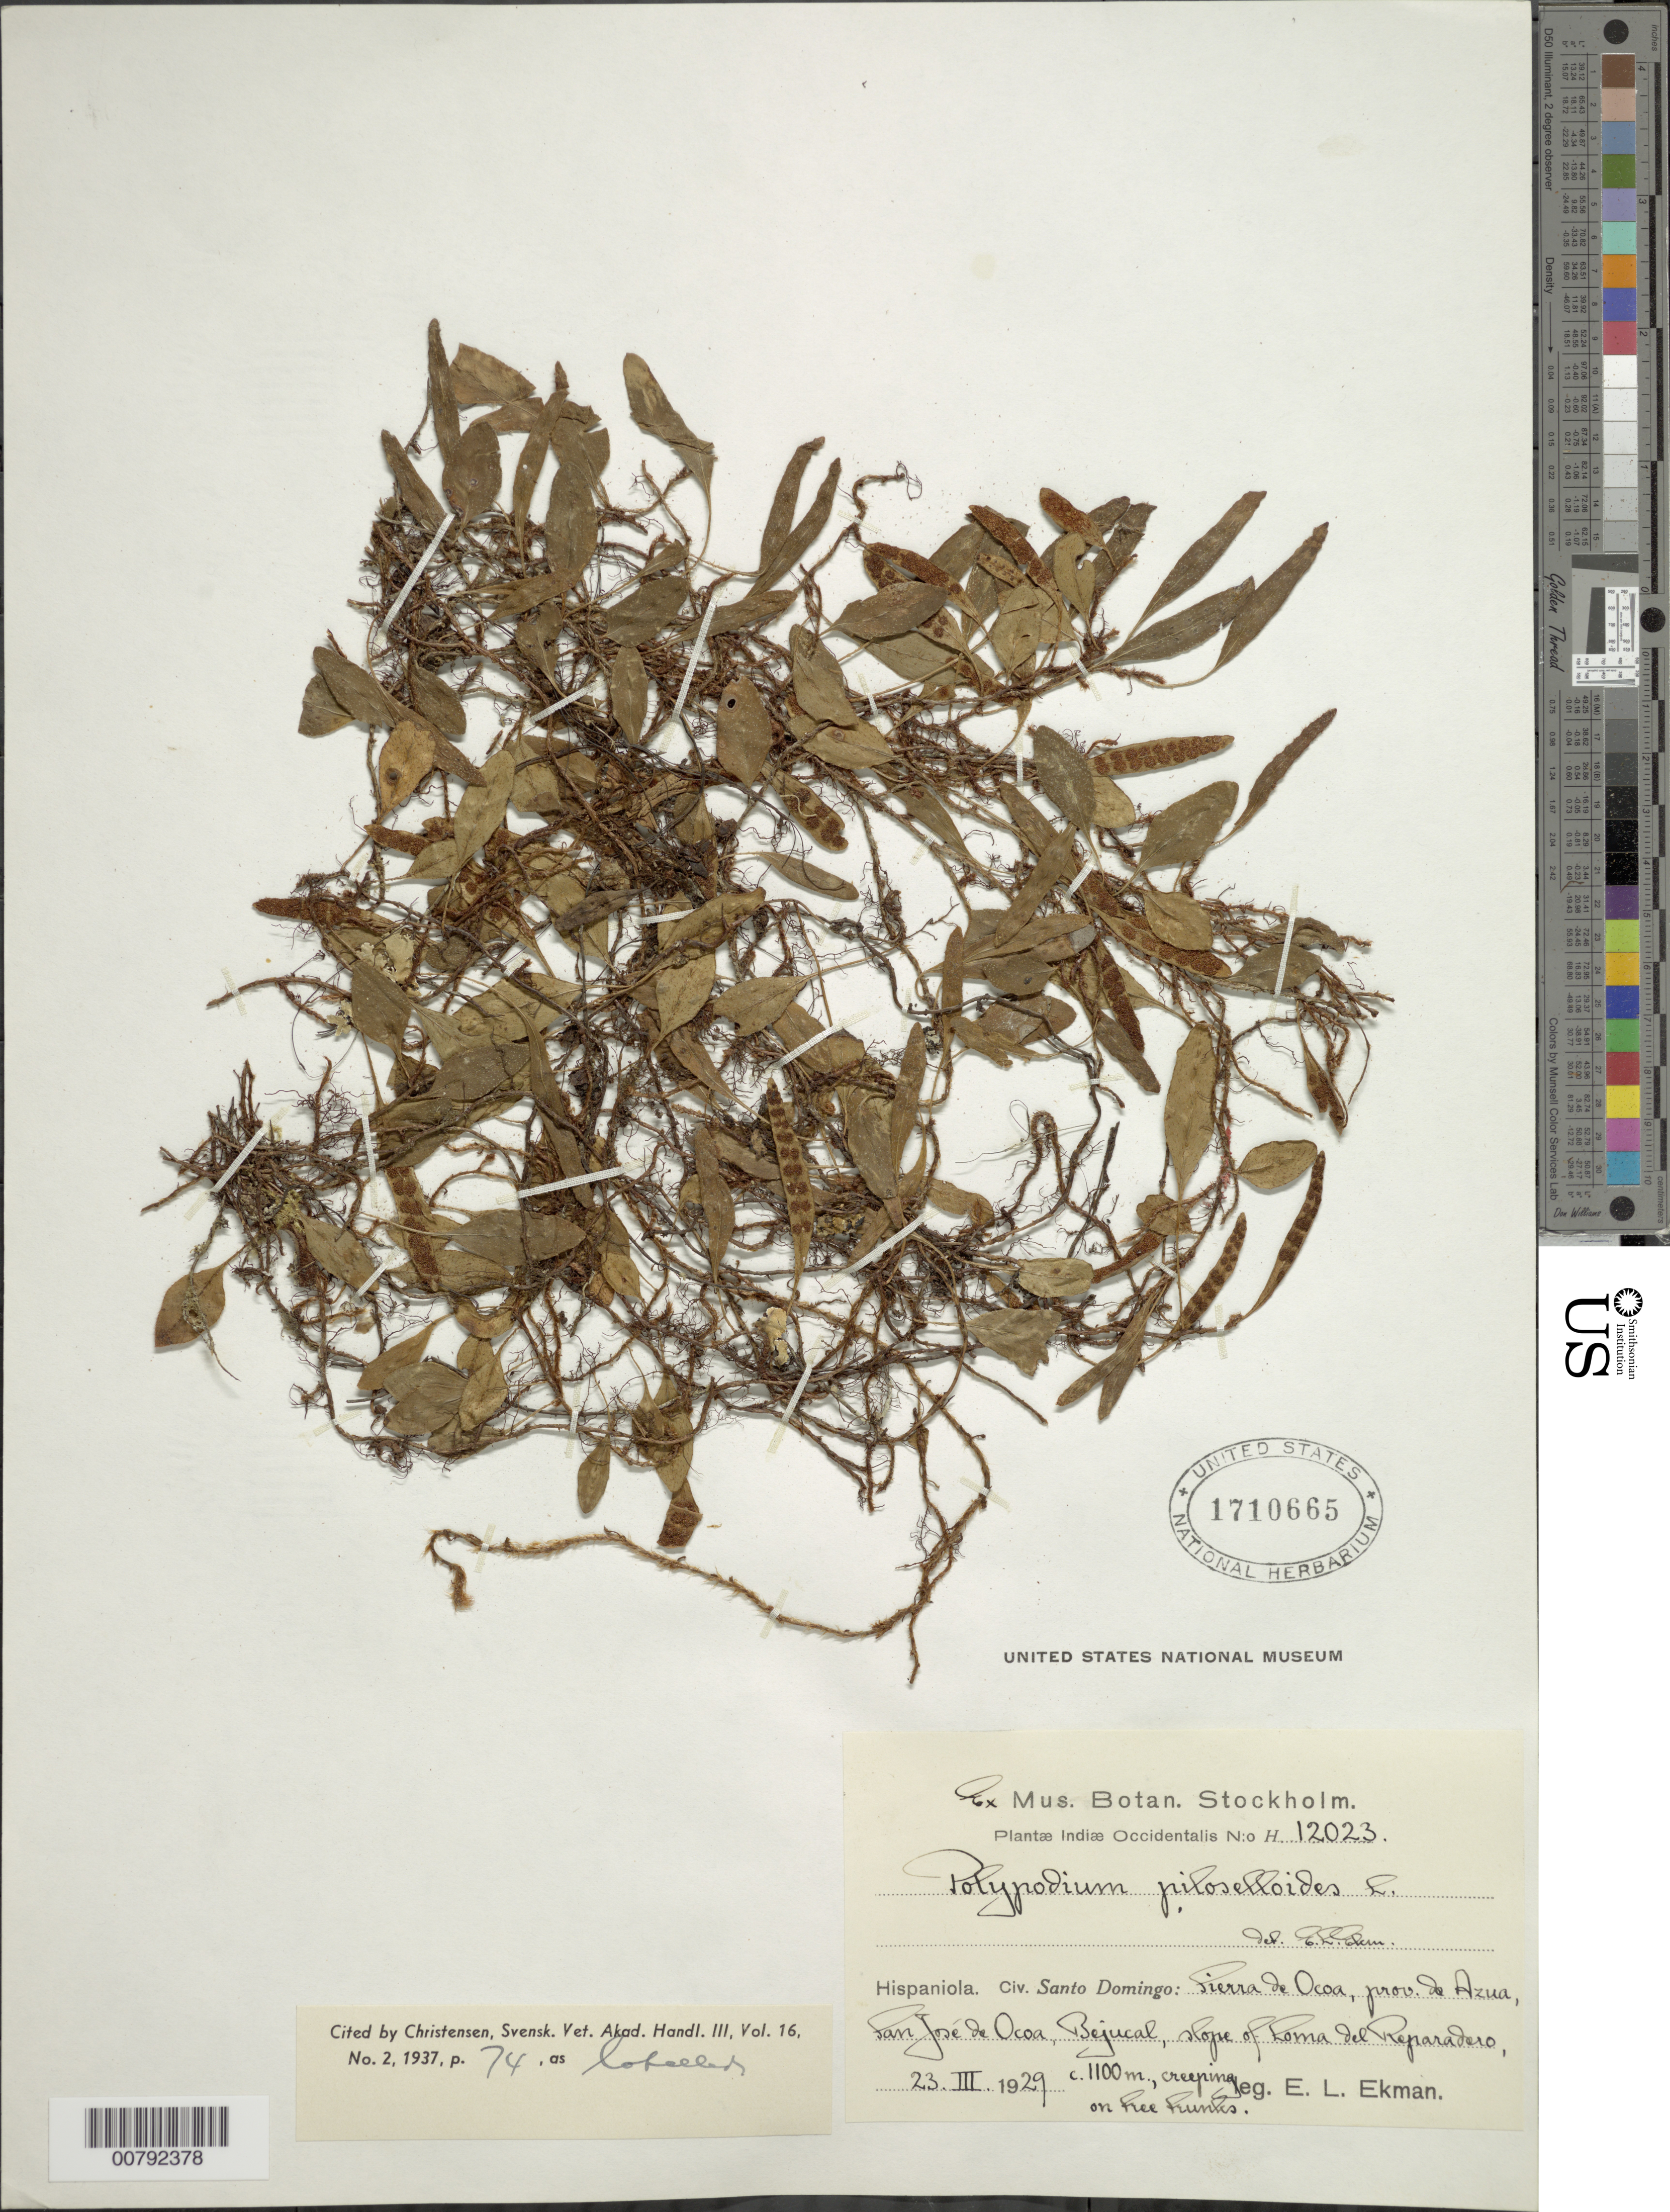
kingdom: Plantae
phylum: Tracheophyta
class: Polypodiopsida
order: Polypodiales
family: Polypodiaceae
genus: Microgramma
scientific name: Microgramma piloselloides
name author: (L.) Copel.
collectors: E. L. Ekman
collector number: H 12023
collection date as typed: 23 Mar 1929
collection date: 1929-03-23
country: Dominican Republic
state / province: Azua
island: Hispaniola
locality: Sierra de Ocoa, San José de Ocoa, slope of Loma del Reparadaro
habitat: On tree trunks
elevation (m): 1100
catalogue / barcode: US 1710665